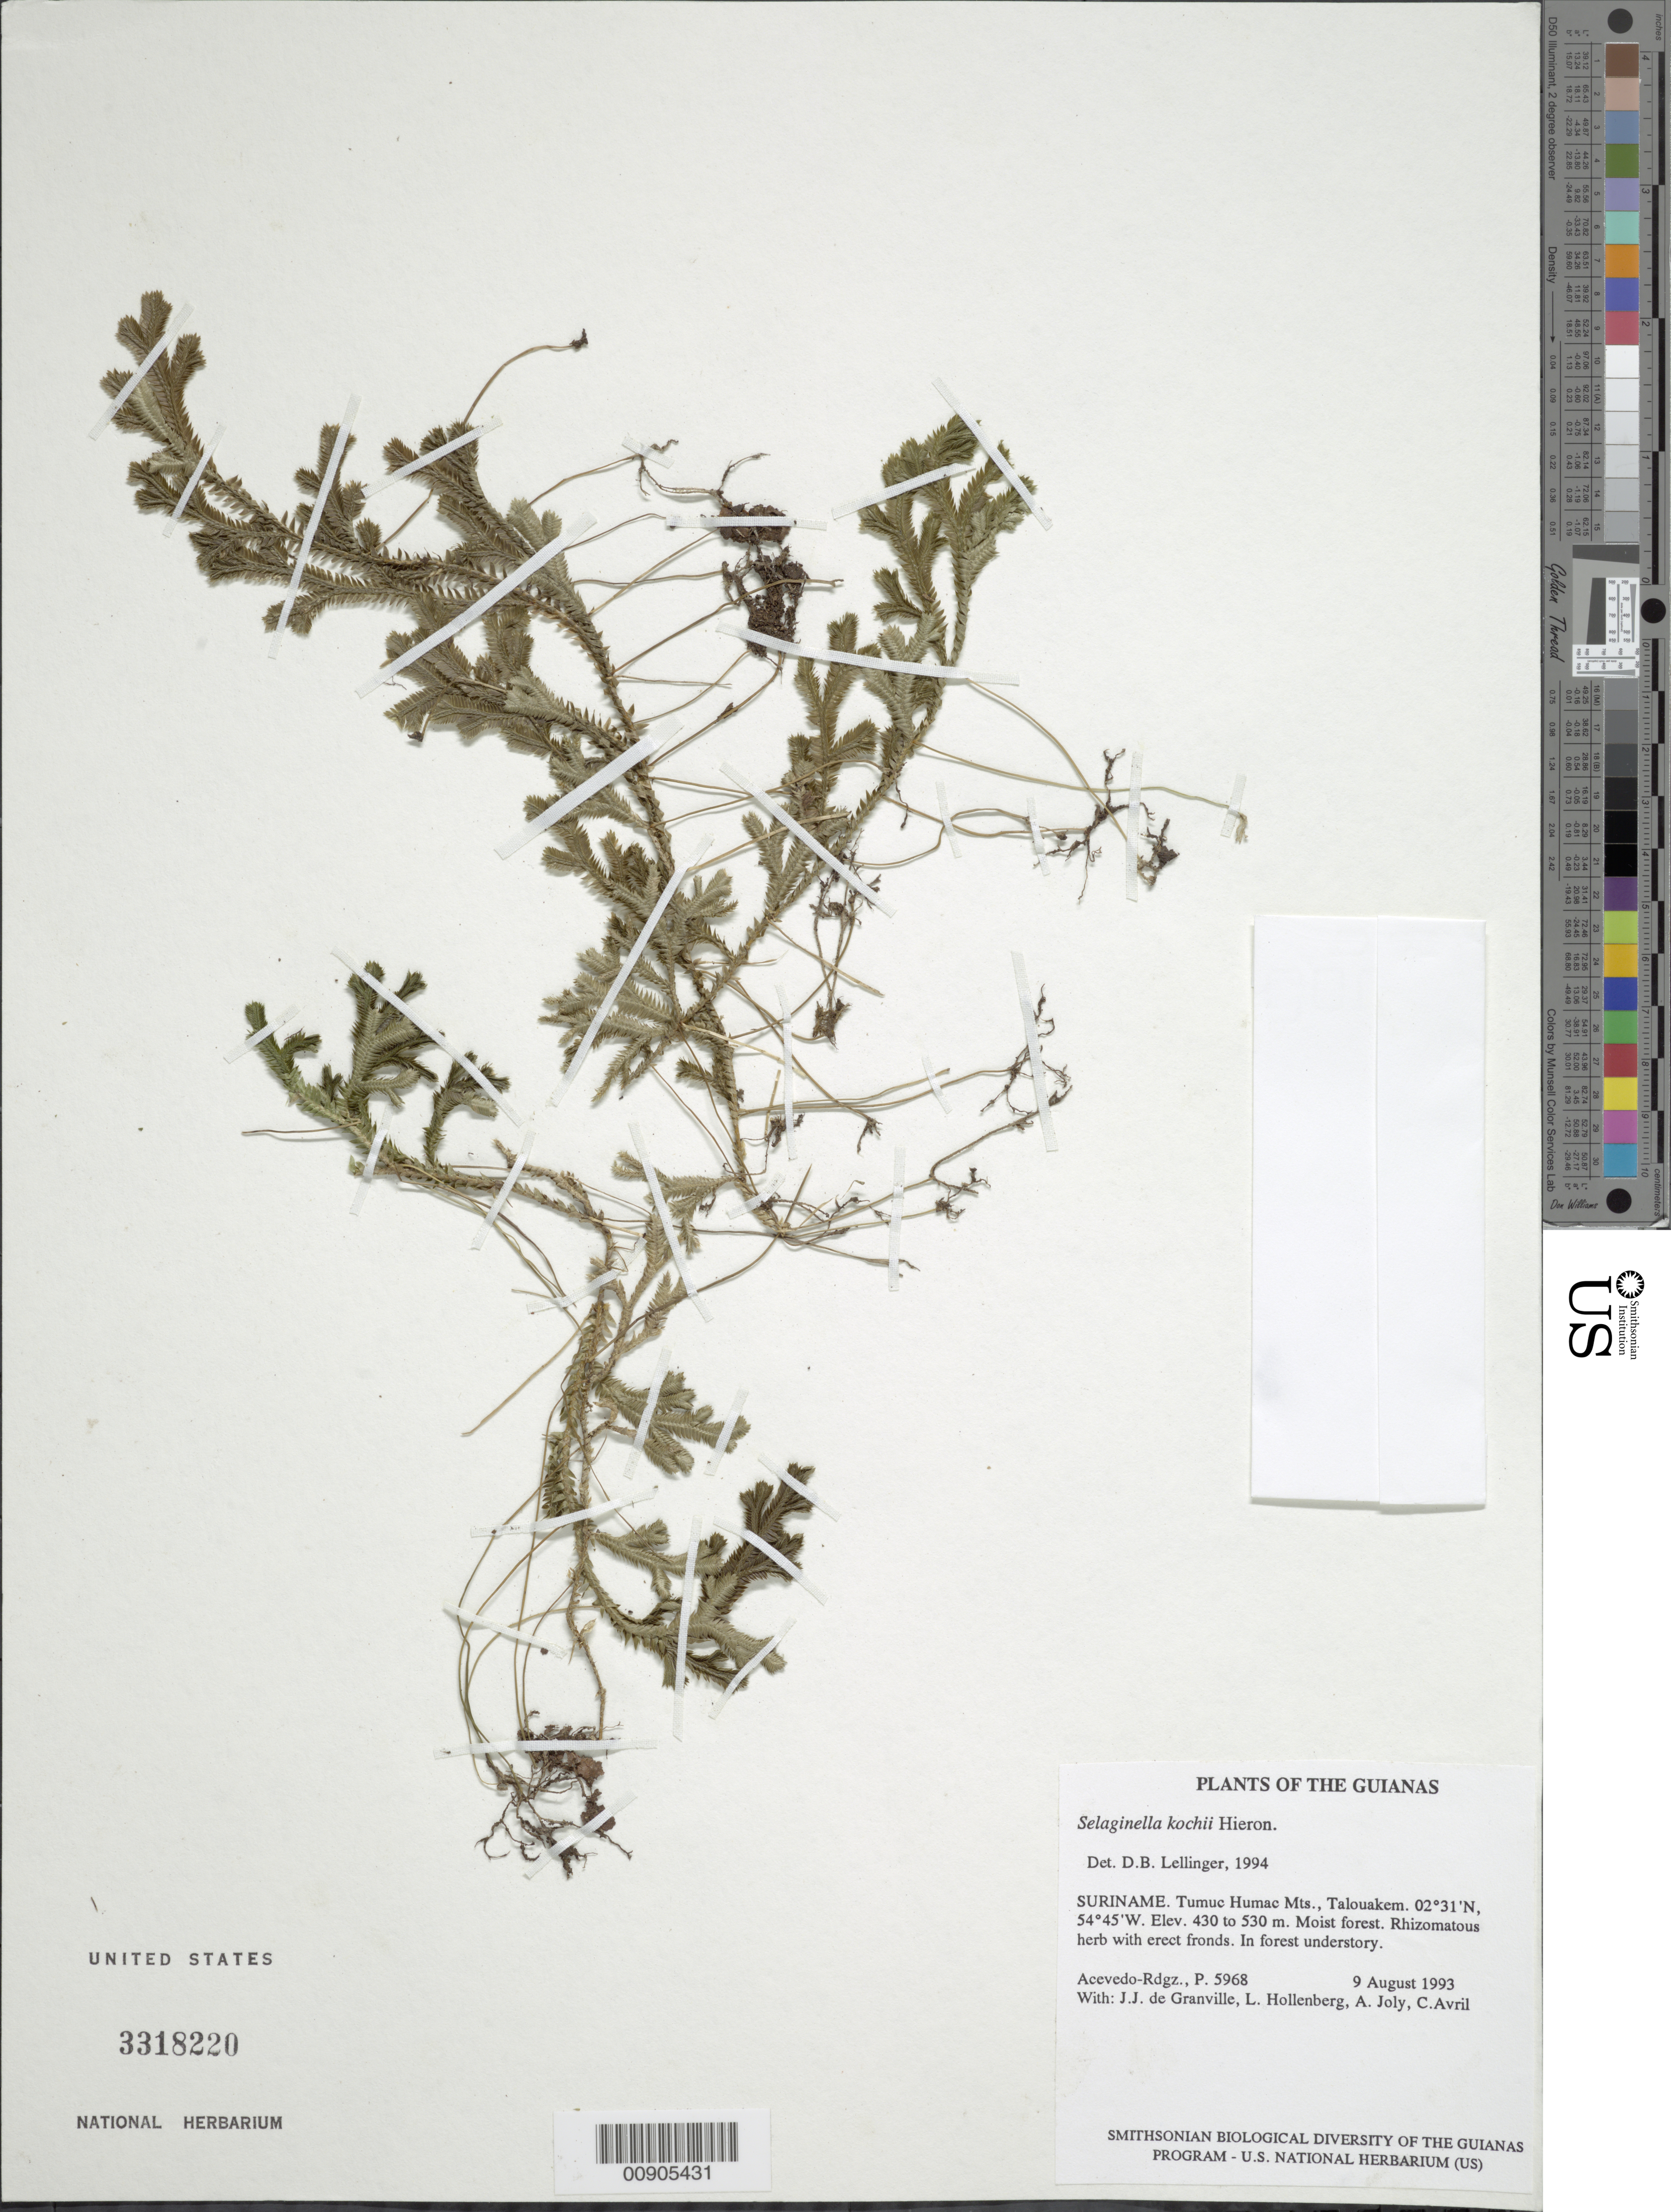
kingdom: Plantae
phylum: Tracheophyta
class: Lycopodiopsida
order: Selaginellales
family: Selaginellaceae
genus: Selaginella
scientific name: Selaginella kochii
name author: Hieron.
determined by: Lellinger, David B., (BOT), Smithsonian Institution - National Museum of Natural History (UNITED STATES)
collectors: P. Acevedo-Rodr., J.-J. de Granville, A. Joly & L. Hollenberg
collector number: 5968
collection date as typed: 09 Aug 1993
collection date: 1993-08-09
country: Suriname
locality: Tumuc Humac Mts., Talouakem.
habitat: In forest understory.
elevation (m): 430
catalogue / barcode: US 3318220